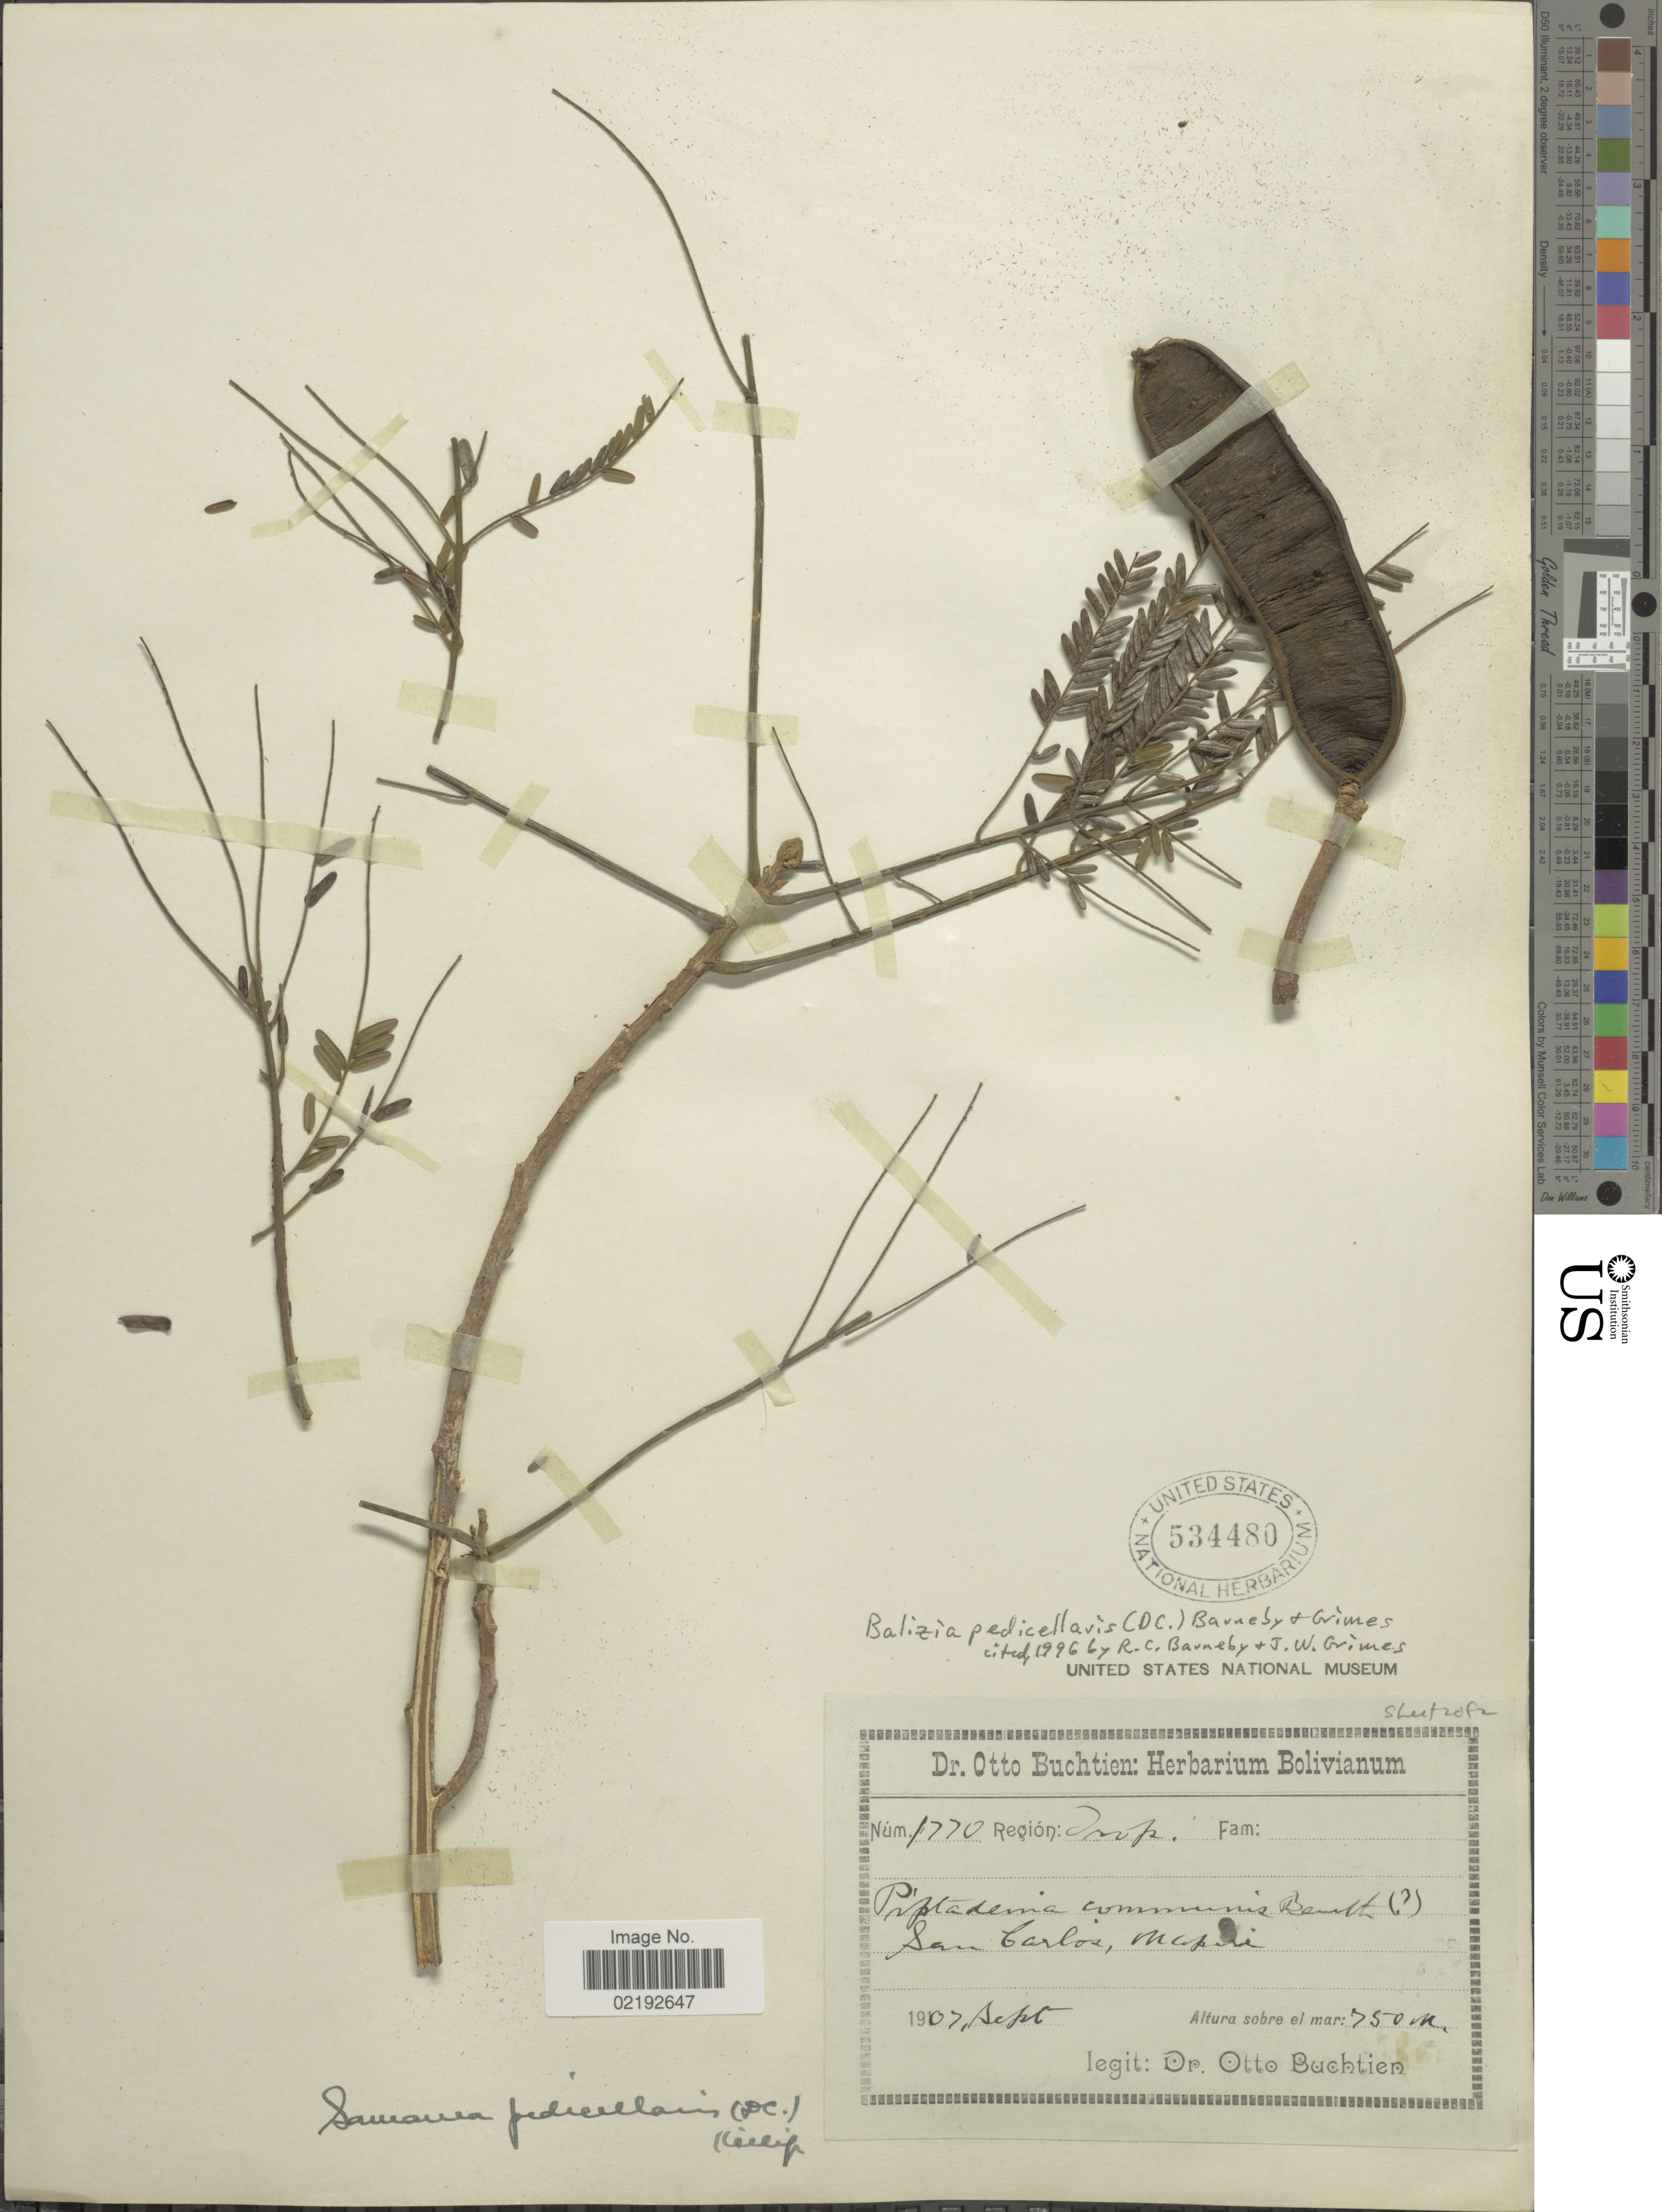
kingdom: Plantae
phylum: Tracheophyta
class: Magnoliopsida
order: Fabales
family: Fabaceae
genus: Hydrochorea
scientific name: Hydrochorea pedicellaris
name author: (DC.) M.V.B. Soares et al.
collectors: O. Buchtien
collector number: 1770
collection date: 1907-09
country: Bolivia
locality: San Carlos, Mapiri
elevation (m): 750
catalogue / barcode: US 534480